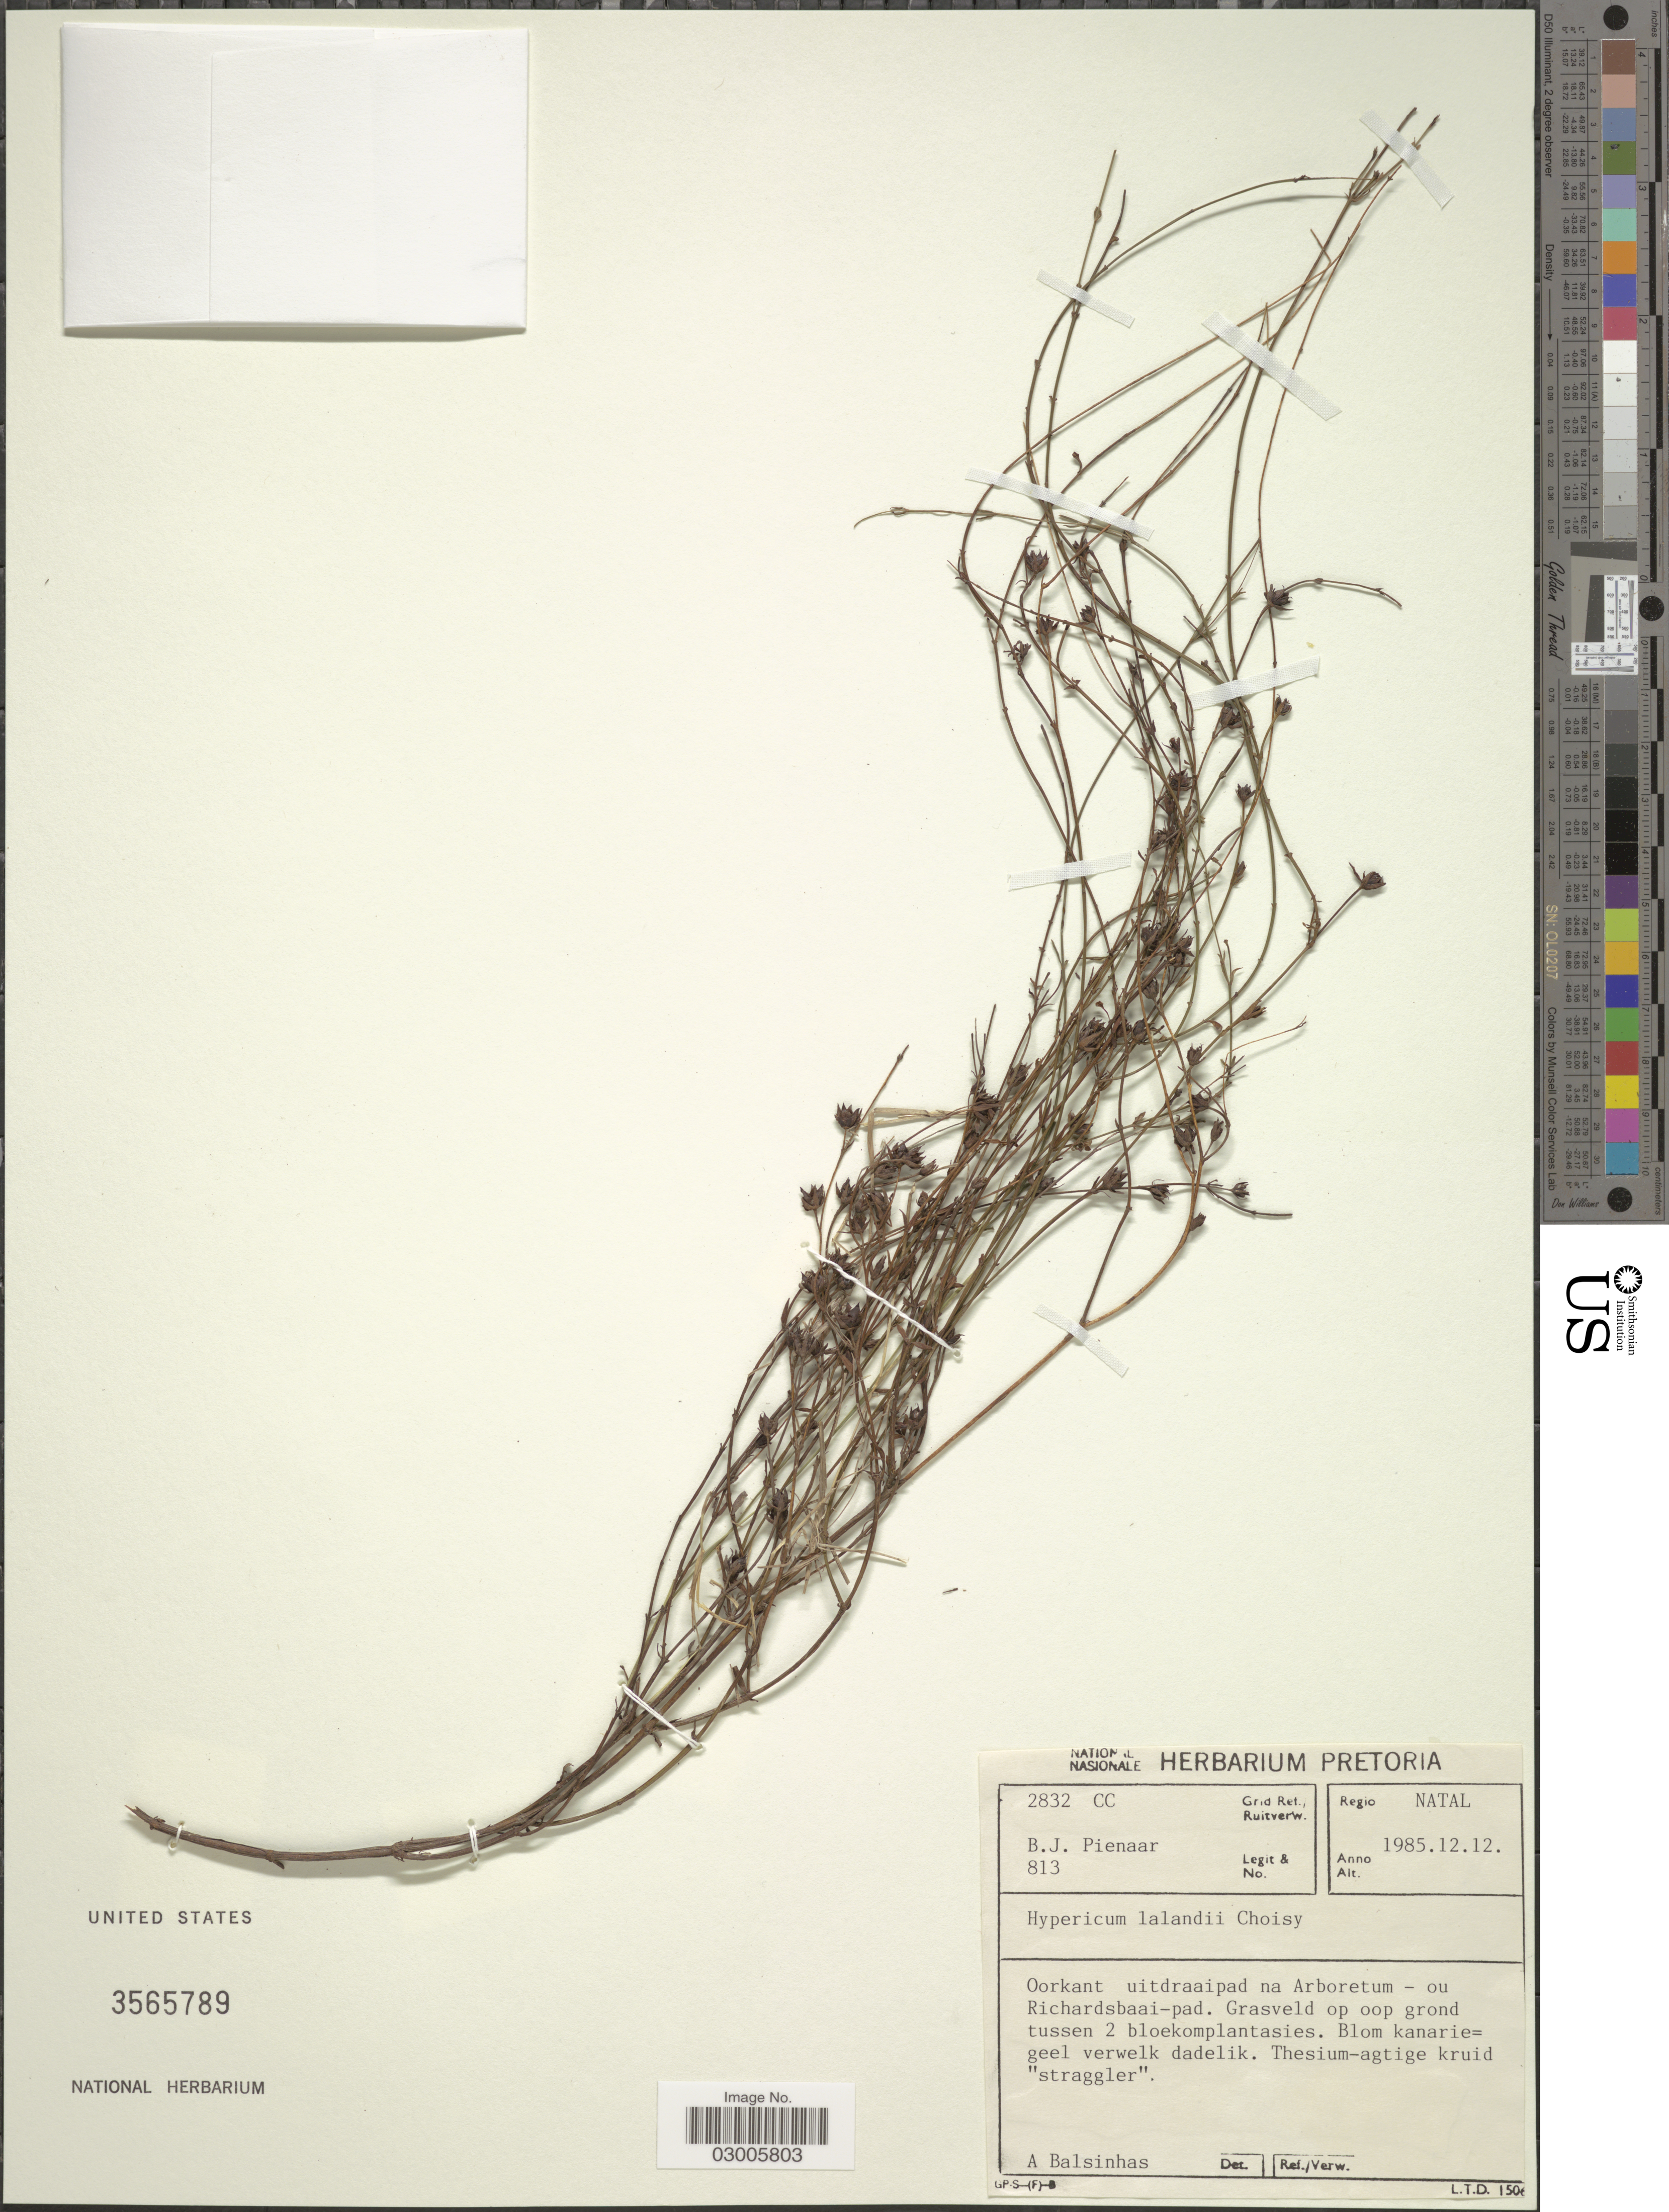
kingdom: Plantae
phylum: Tracheophyta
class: Magnoliopsida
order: Malpighiales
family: Hypericaceae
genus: Hypericum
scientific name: Hypericum lalandii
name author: Choisy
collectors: B. Pienaar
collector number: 813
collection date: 1985-12-12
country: South Africa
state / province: KwaZulu-Natal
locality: Grid Ref./Ruitverw. 2832CC, Regio Natal, Oorkant uitdraaipad na Arboretum - ou Richardsbaai - pad.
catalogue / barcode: US 3565789